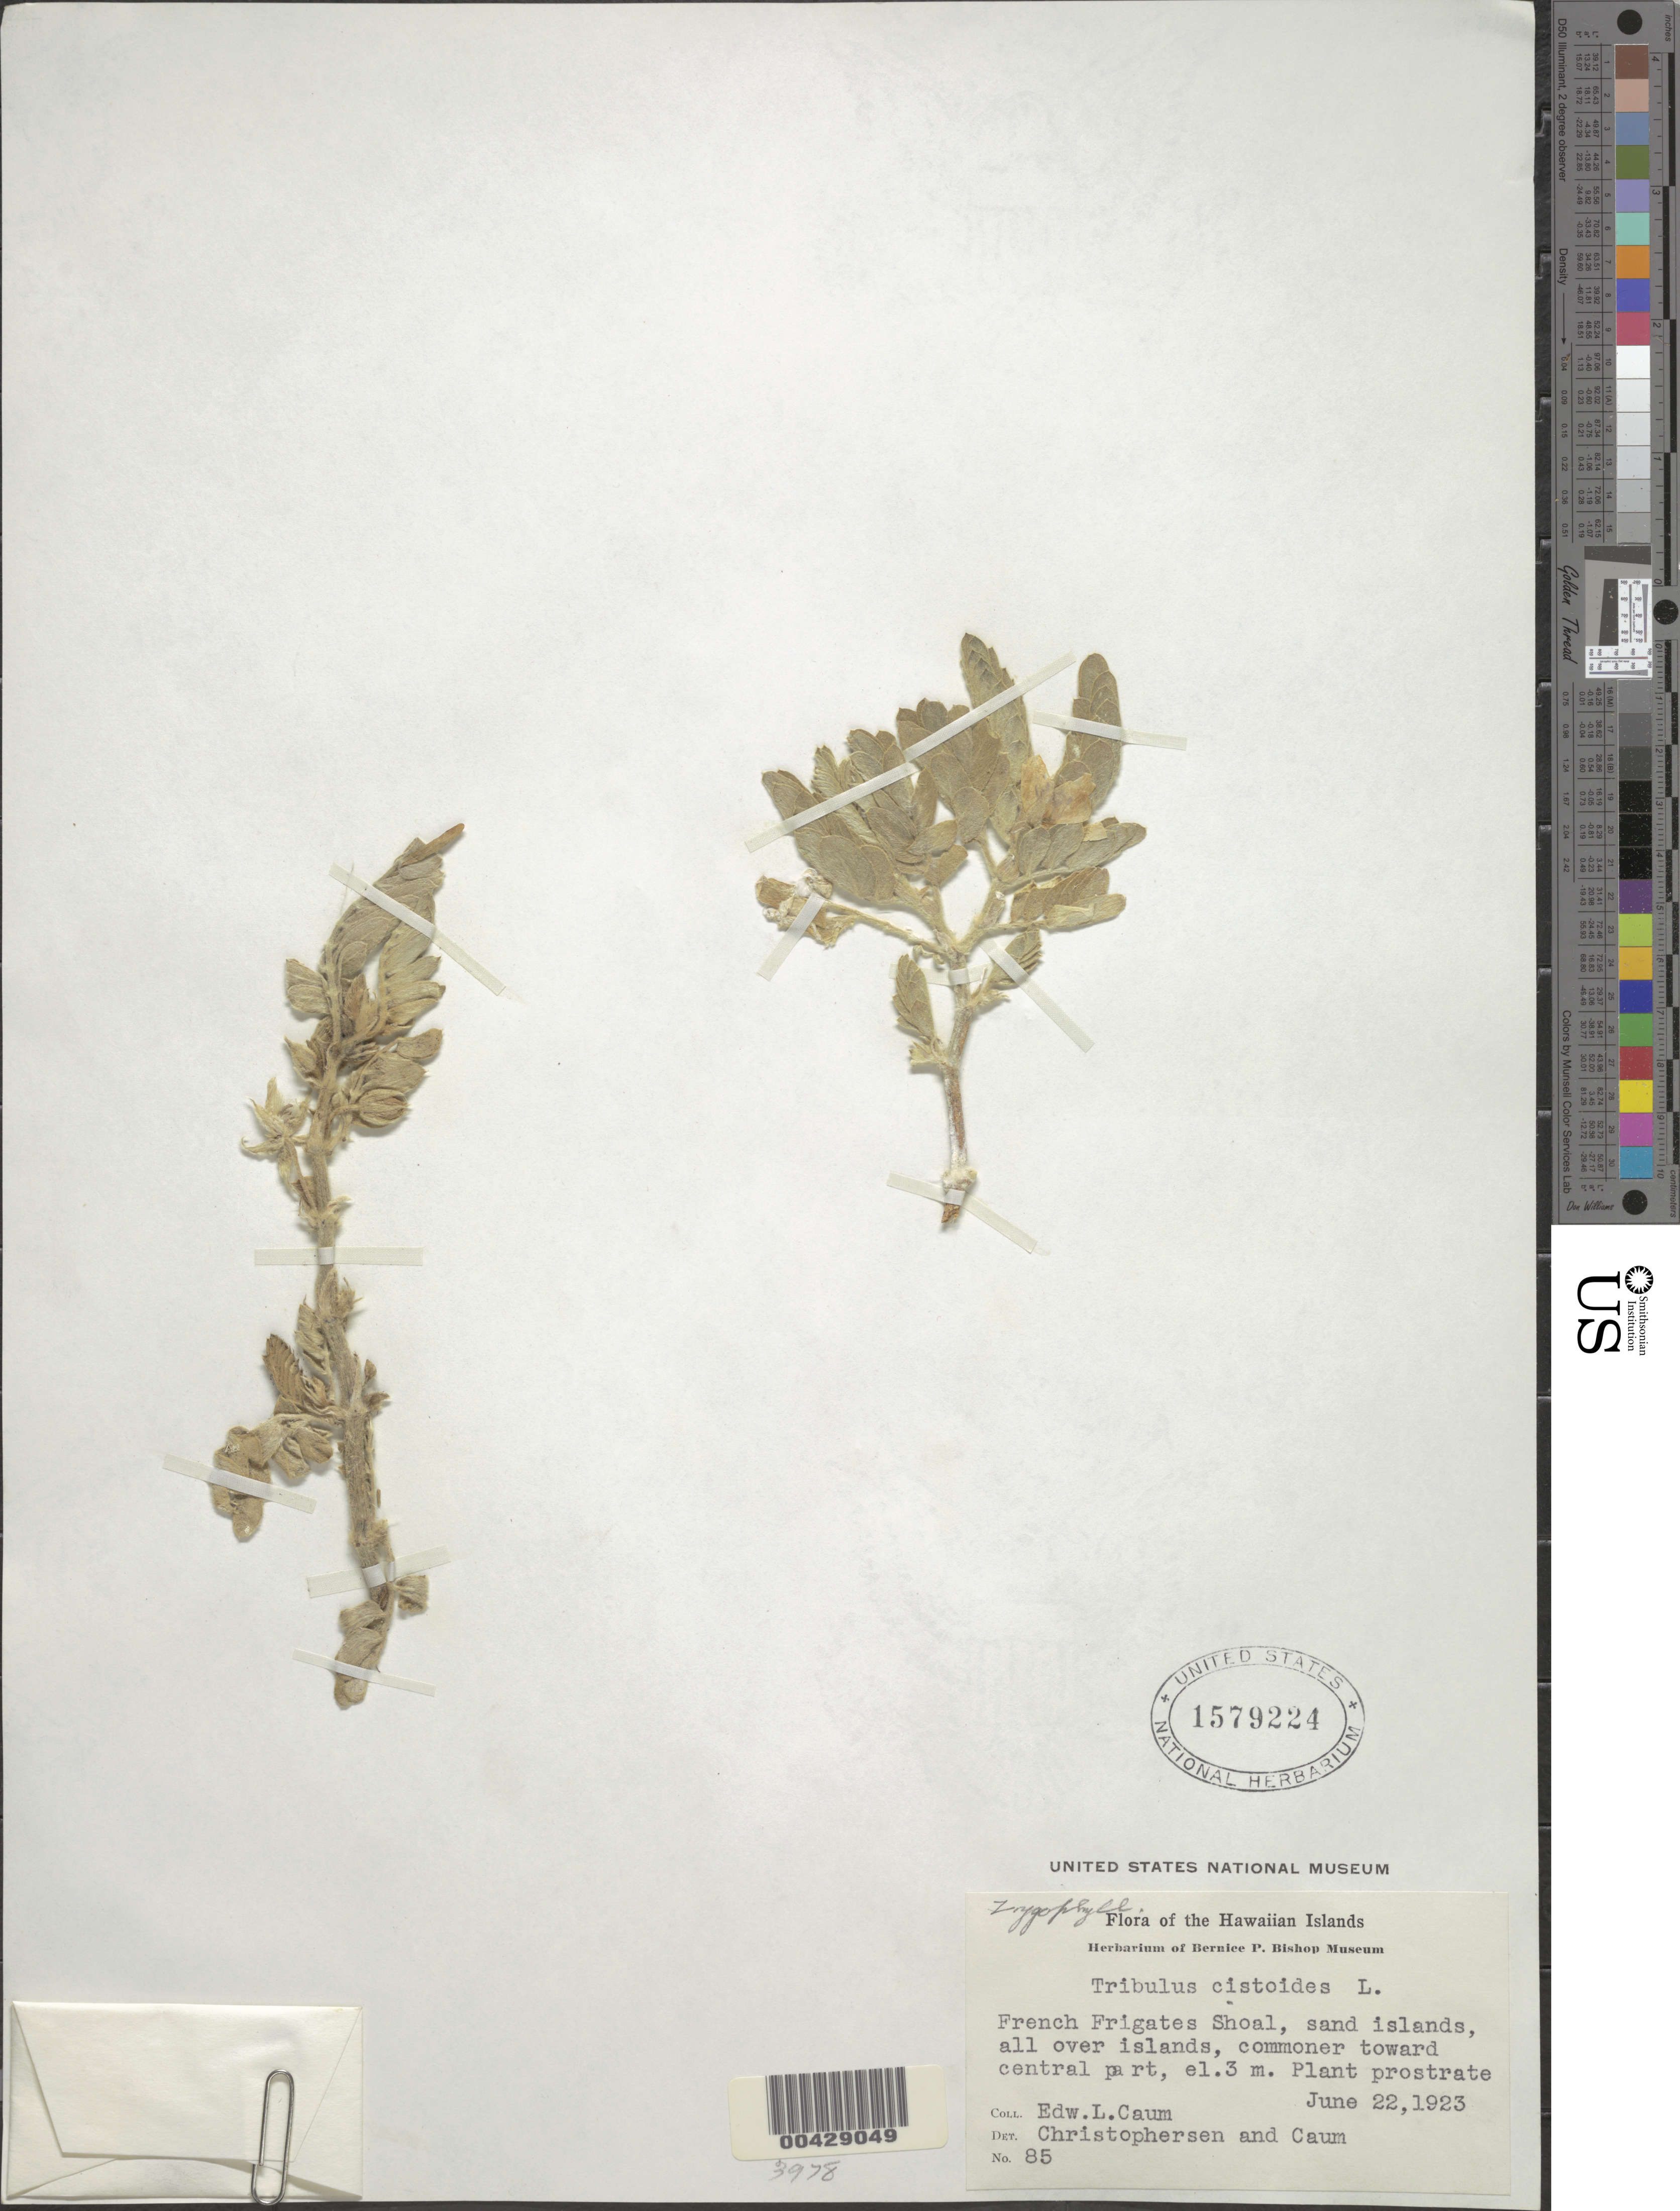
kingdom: Plantae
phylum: Tracheophyta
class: Magnoliopsida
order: Zygophyllales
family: Zygophyllaceae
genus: Tribulus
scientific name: Tribulus cistoides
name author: L.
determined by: Christophersen, Erling; Caum, E. L.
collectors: E. L. Caum, E. Christophersen & E. L. Caum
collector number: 85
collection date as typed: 22 Jun 1923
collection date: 1923-06-22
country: United States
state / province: Hawaii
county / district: Honolulu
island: French Frigate Shoals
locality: Sand Islet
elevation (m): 3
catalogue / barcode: US 1579224